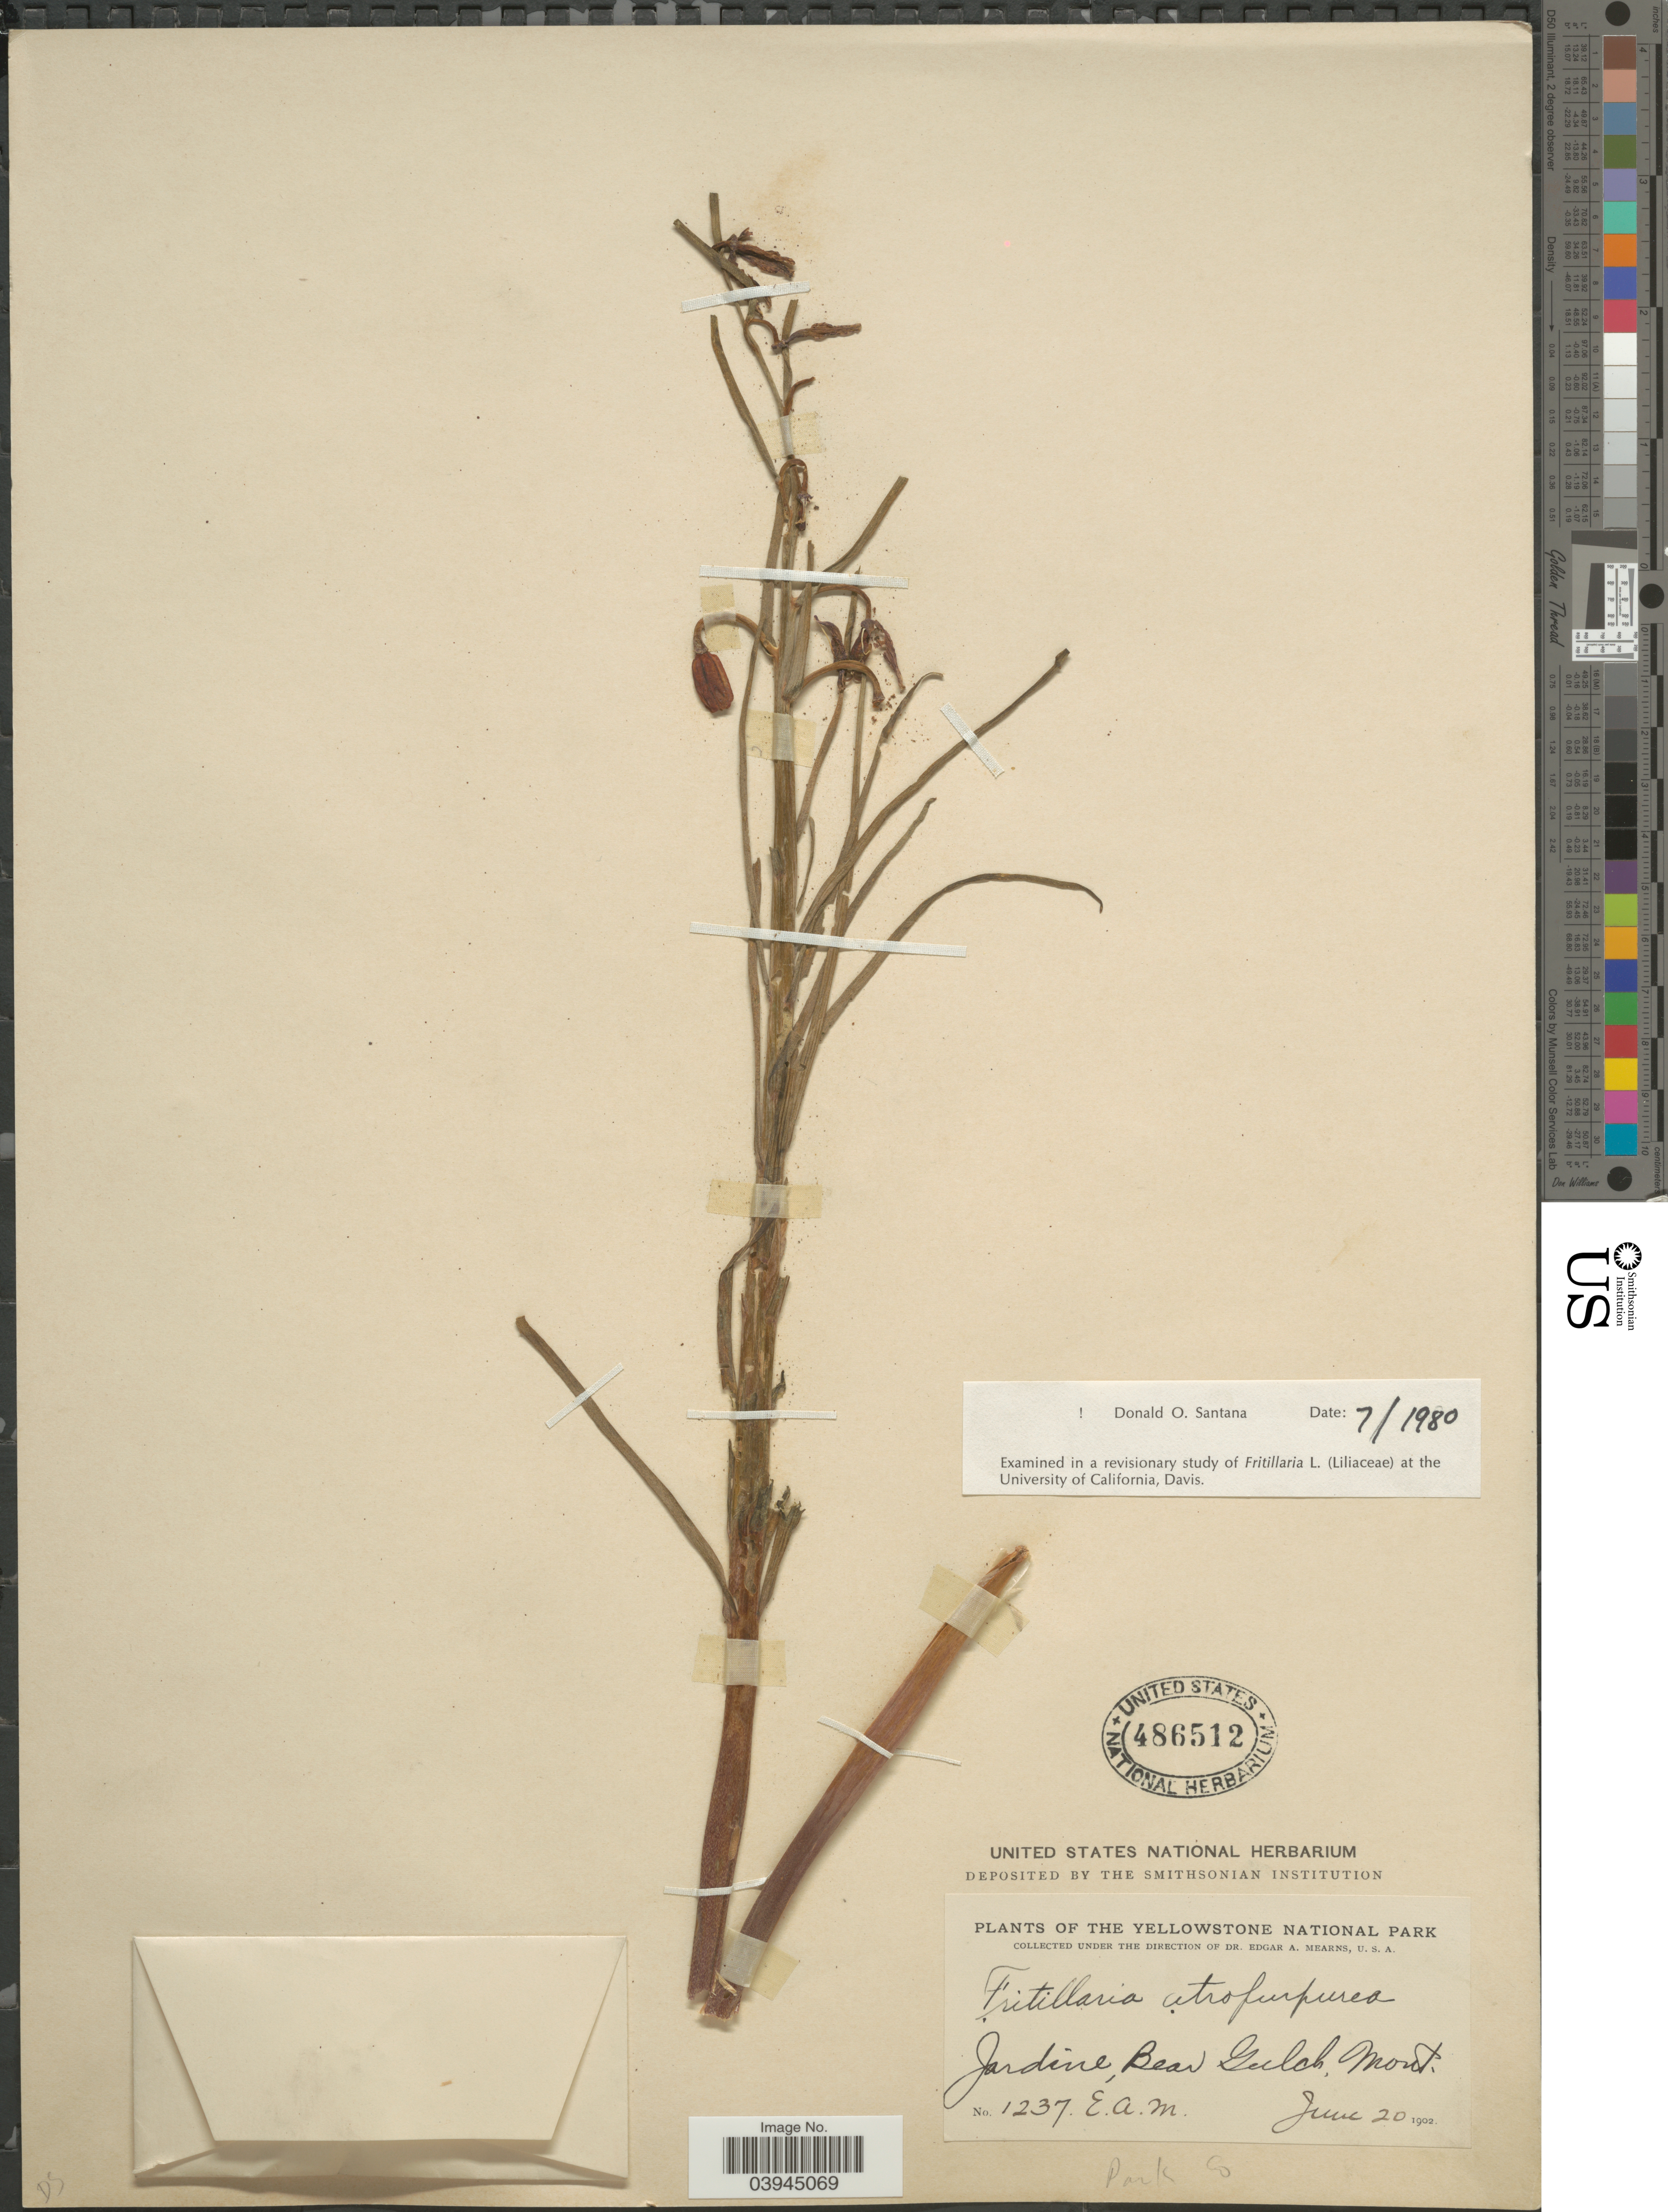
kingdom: Plantae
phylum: Tracheophyta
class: Liliopsida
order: Liliales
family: Liliaceae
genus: Fritillaria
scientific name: Fritillaria atropurpurea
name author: Nutt.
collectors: E. A. Mearns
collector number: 1237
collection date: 1902-06-20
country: United States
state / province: Montana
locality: The Yellowstone National Park. Jardine, Bear Gulch. Park Co.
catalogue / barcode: US 486512